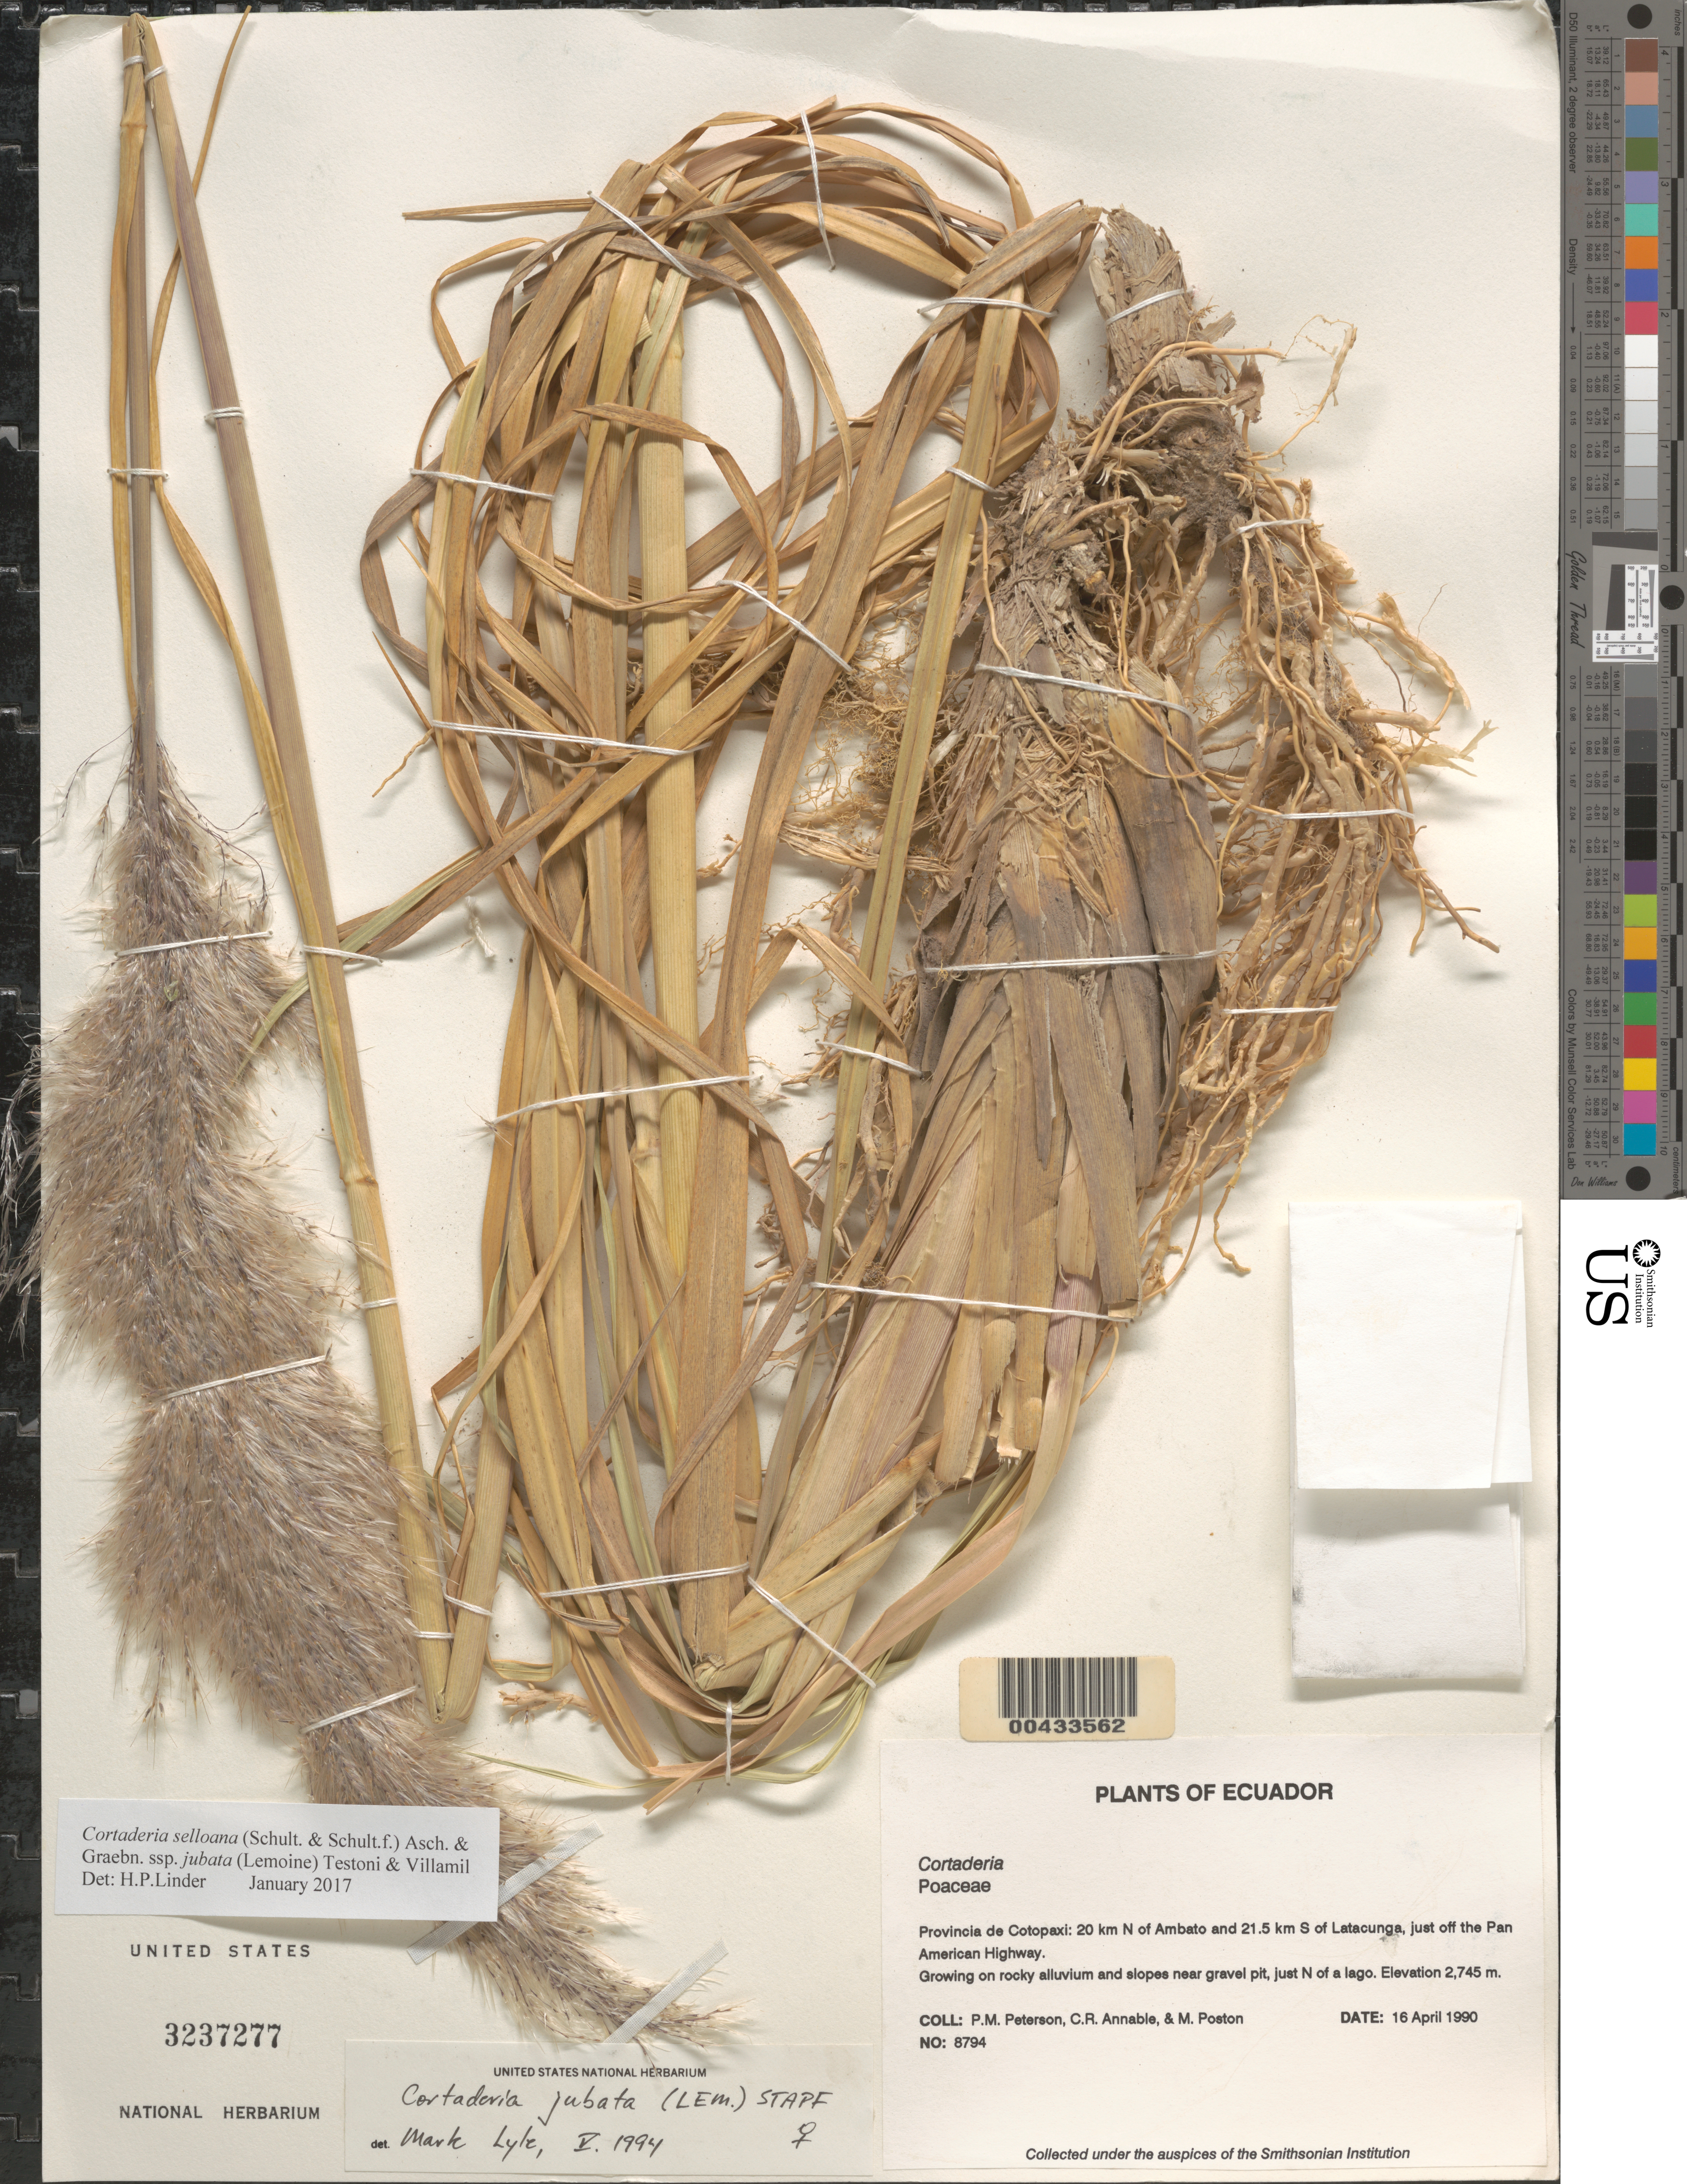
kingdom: Plantae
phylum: Tracheophyta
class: Liliopsida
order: Poales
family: Poaceae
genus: Cortaderia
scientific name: Cortaderia selloana subsp. jubata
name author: (Lemoine) Testoni & Villamil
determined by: Linder, H. P.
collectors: P. M. Peterson et al.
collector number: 08794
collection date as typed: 16 Apr 1990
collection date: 1990-04-16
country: Ecuador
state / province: Cotopaxi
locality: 20 km N of Ambato and 21.5 km S of Latacunga, just off the Pan American Highway.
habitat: Growing on rocky alluvium and slopes near gravel pit, just N of a lago.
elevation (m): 2745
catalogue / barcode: US 3237277